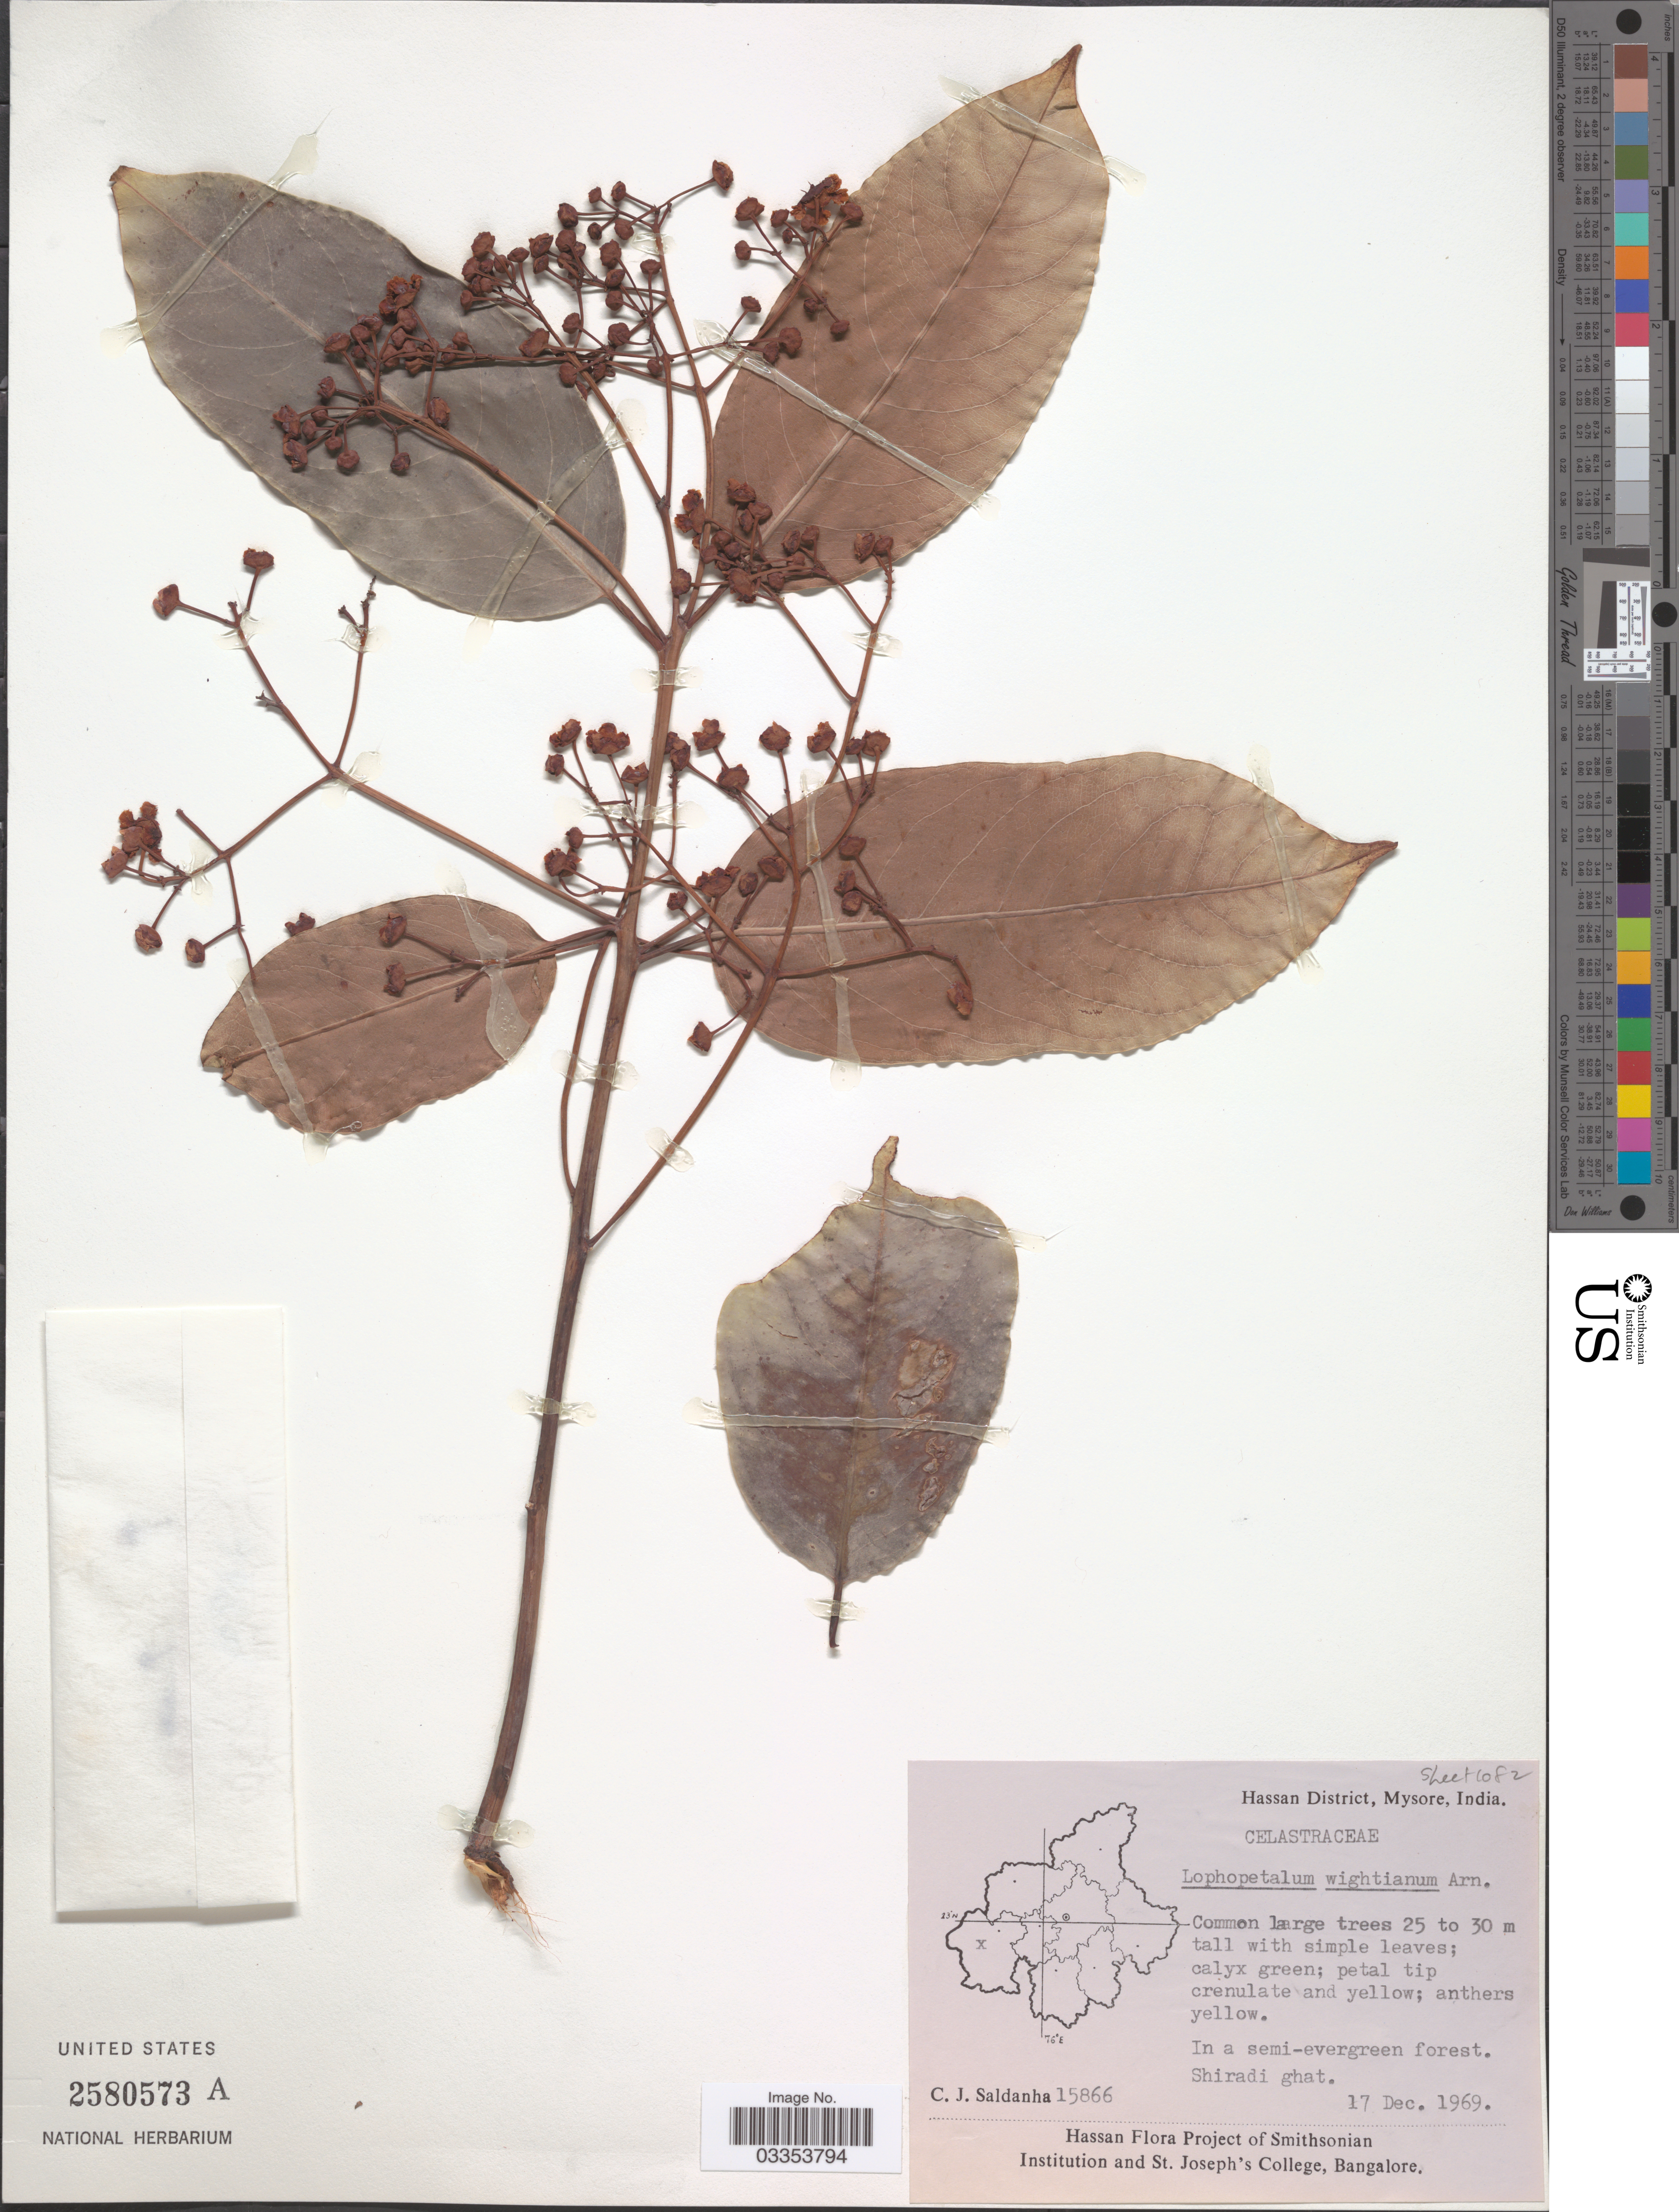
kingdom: Plantae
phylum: Tracheophyta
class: Magnoliopsida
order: Celastrales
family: Celastraceae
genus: Lophopetalum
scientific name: Lophopetalum wightianum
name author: Arn.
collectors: C. J. Saldanha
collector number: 15866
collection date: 1969-12-17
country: India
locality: Hassan District, Mysore. Shiradi ghat.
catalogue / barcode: US 2580573A